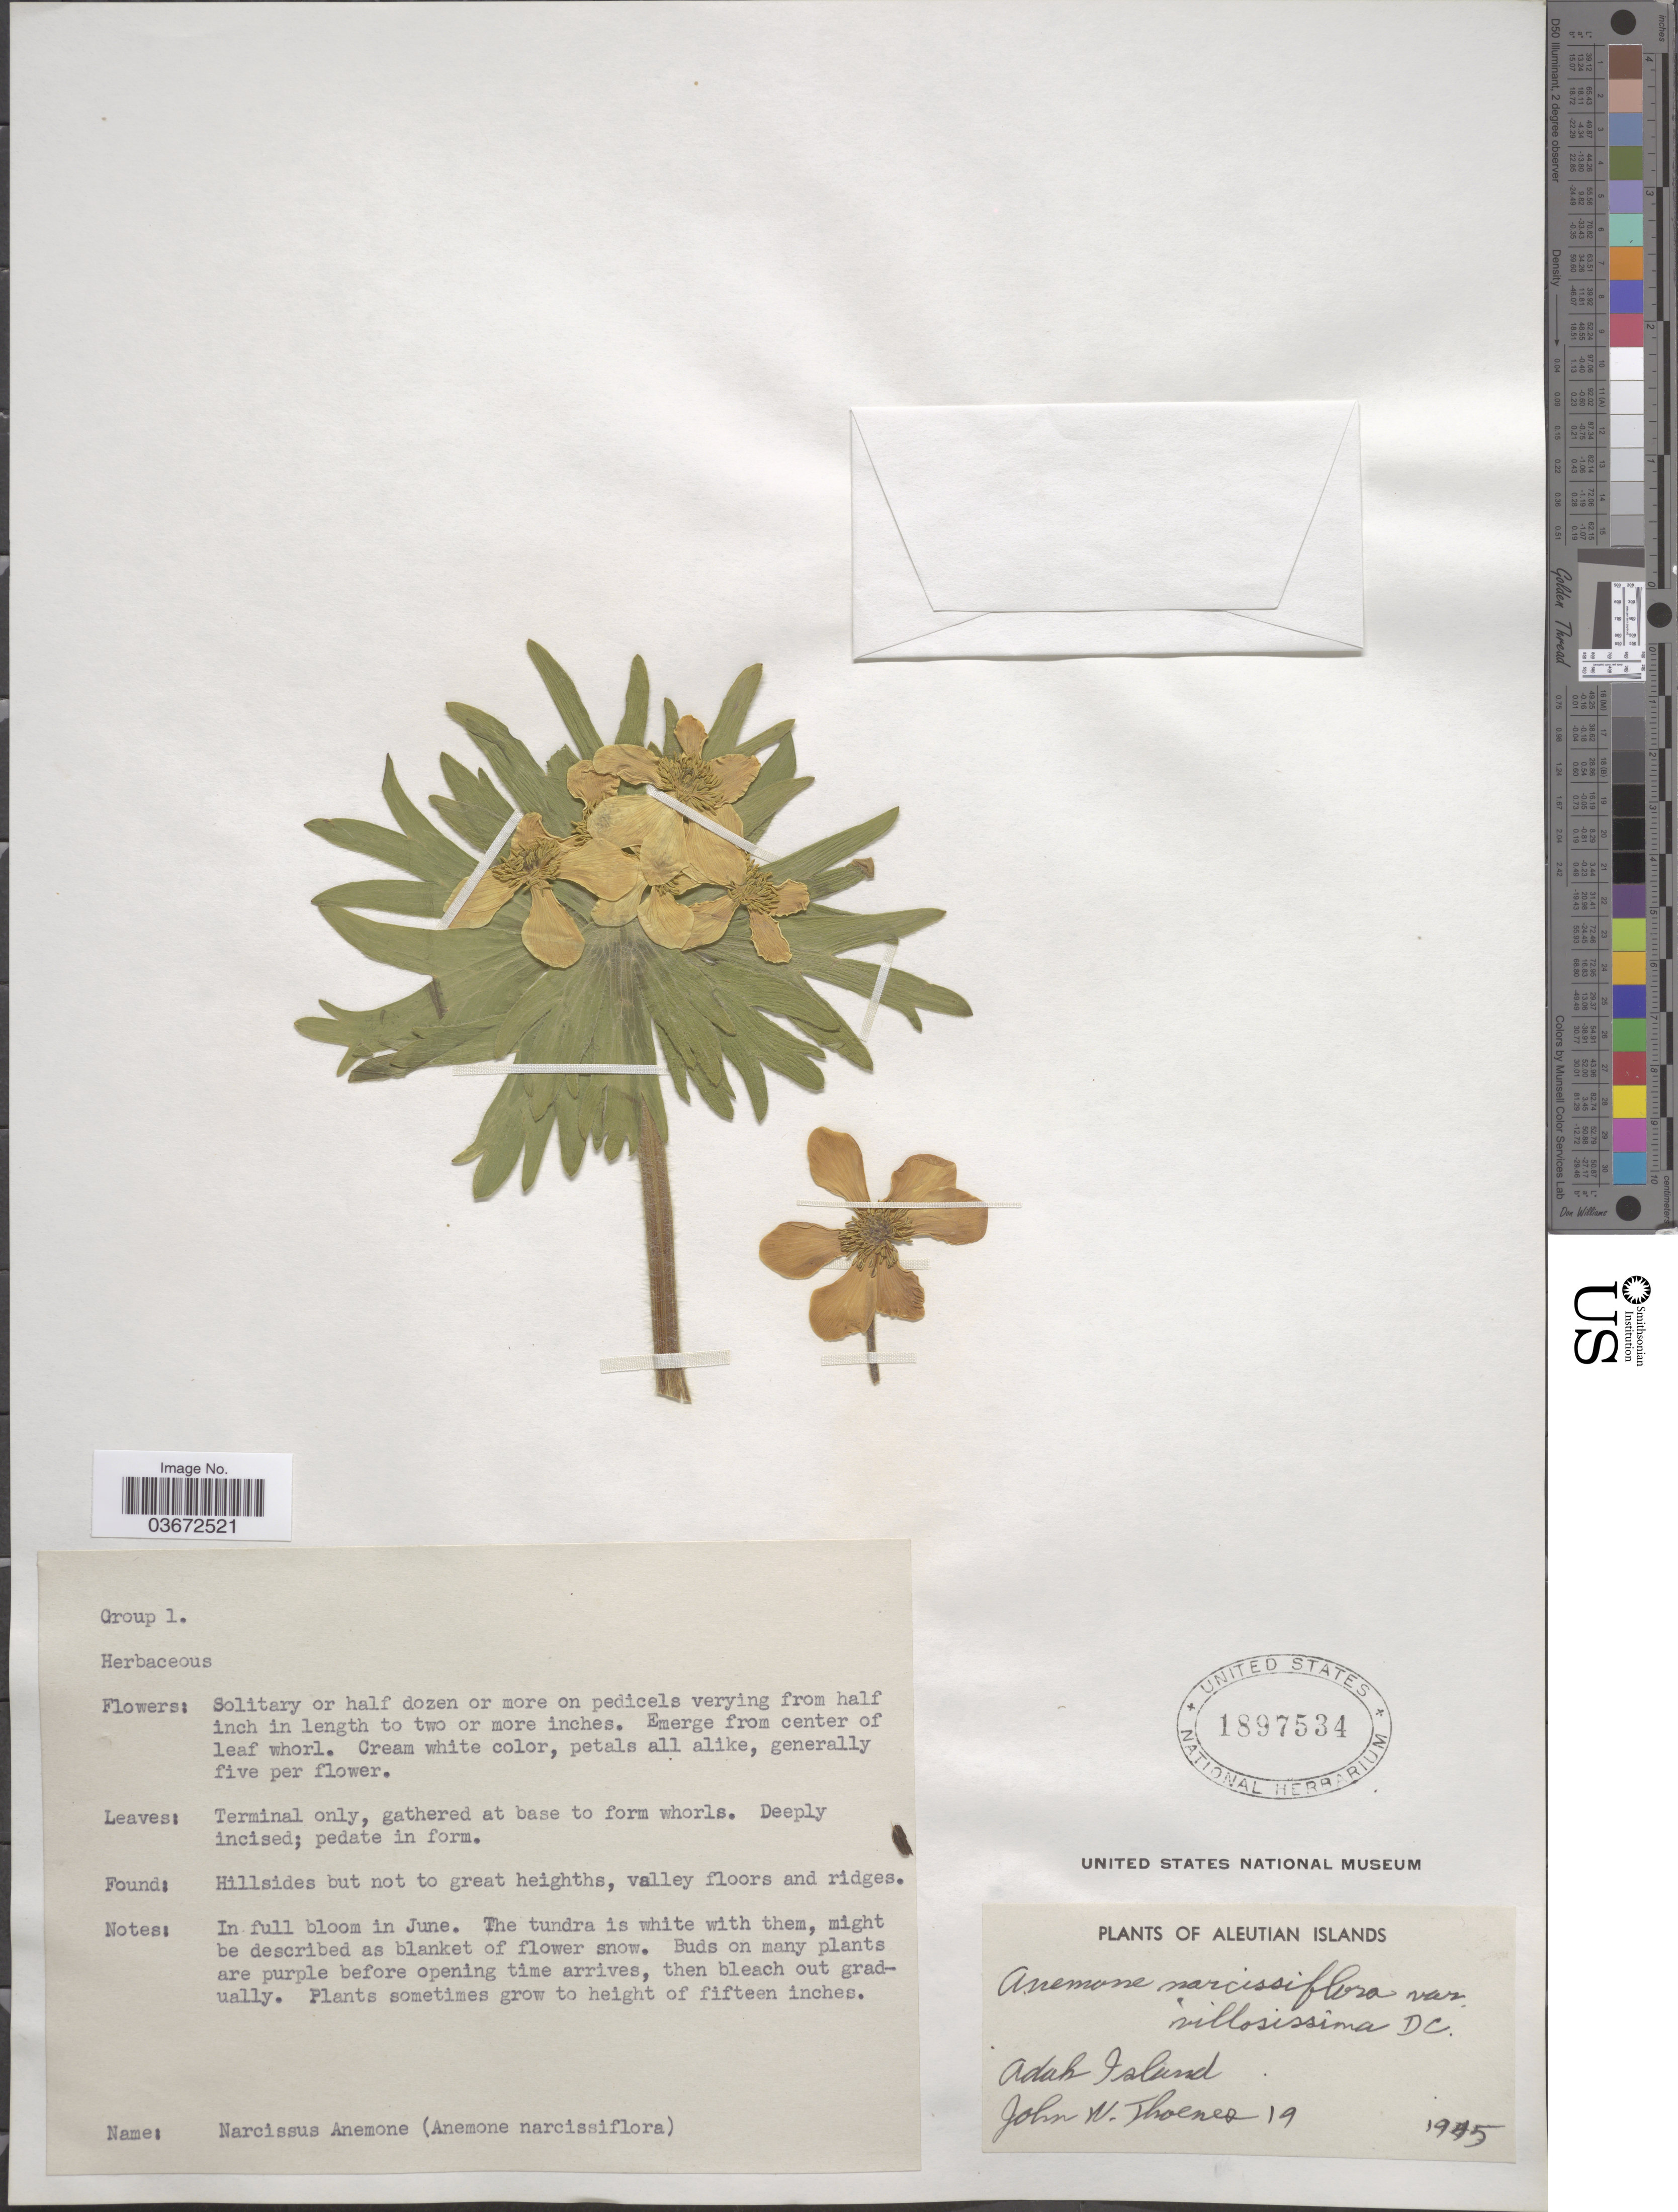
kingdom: Plantae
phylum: Tracheophyta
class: Magnoliopsida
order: Ranunculales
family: Ranunculaceae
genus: Anemone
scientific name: Anemone narcissiflora var. villosissima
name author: DC.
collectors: J. Thoenes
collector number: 19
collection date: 1945-06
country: United States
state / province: Alaska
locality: Aleutian Island. Adak Island.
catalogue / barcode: US 1897534